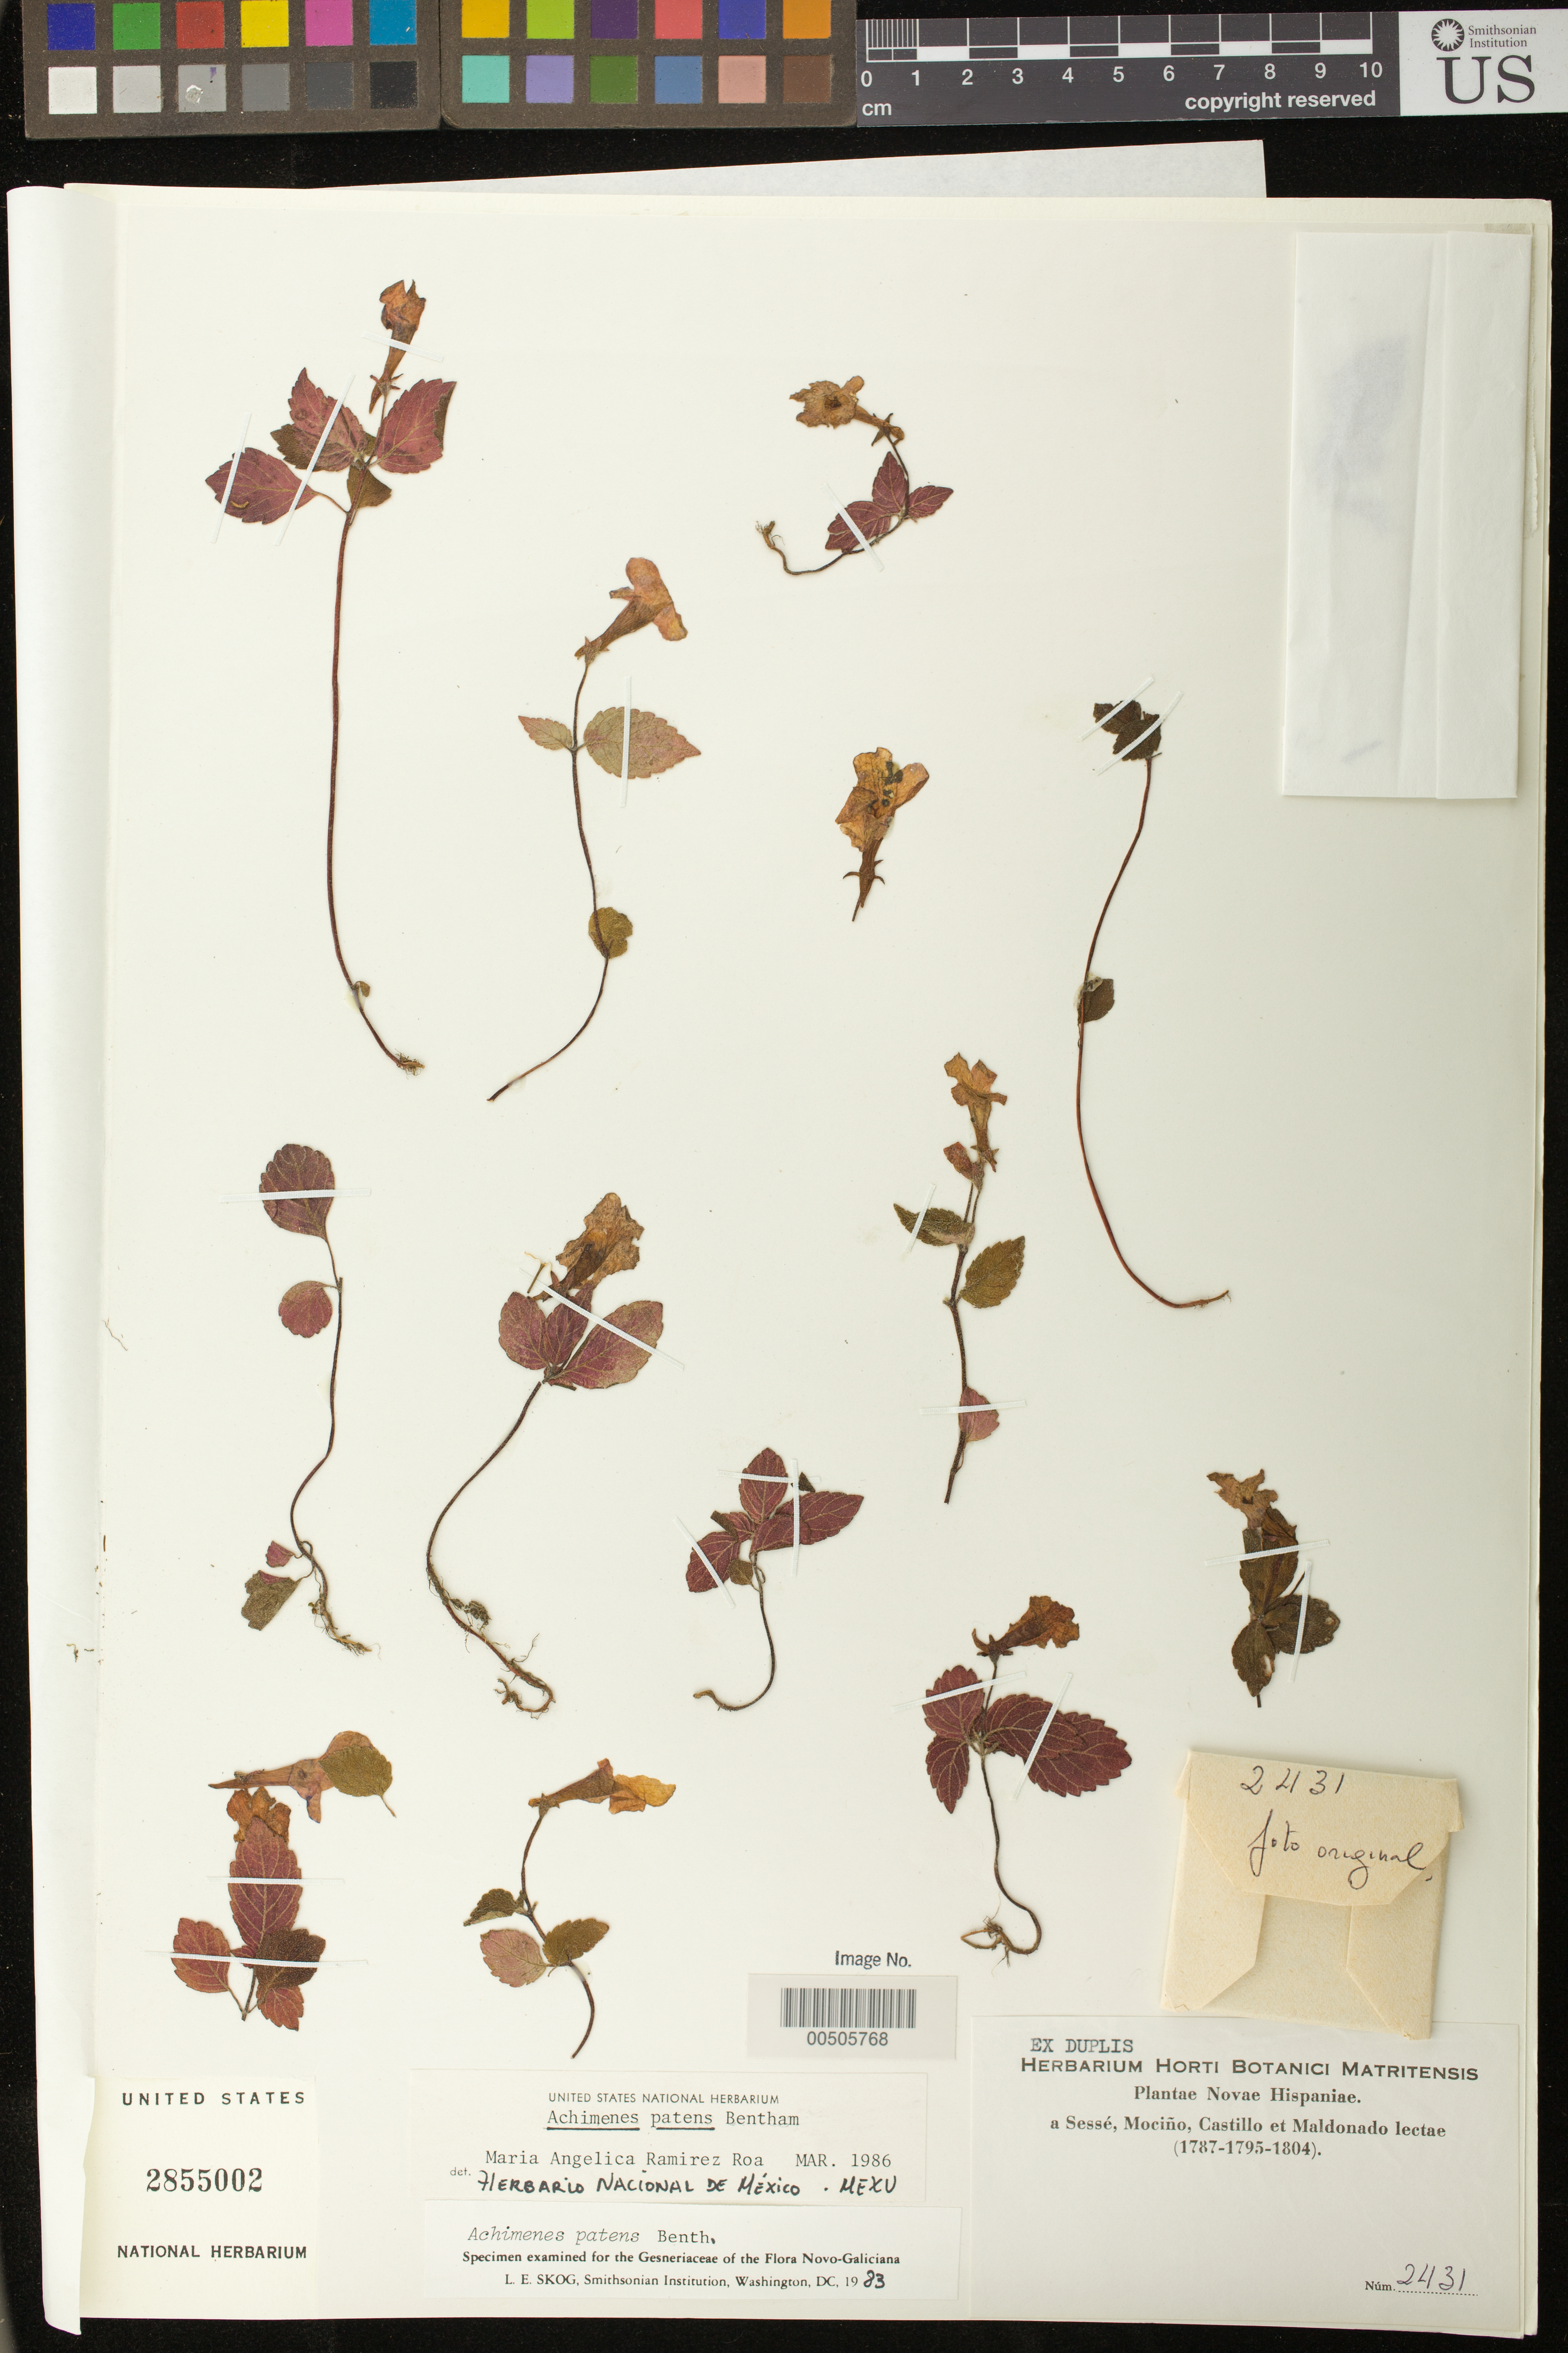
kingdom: Plantae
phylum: Tracheophyta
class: Magnoliopsida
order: Lamiales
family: Gesneriaceae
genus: Achimenes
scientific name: Achimenes patens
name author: Benth.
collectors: M. Sessé y Lacasta, J. M. Mociño, J. Castillo & J. Maldonado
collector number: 2431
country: Mexico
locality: Novae Hispaniae, Matritensis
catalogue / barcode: US 2855002